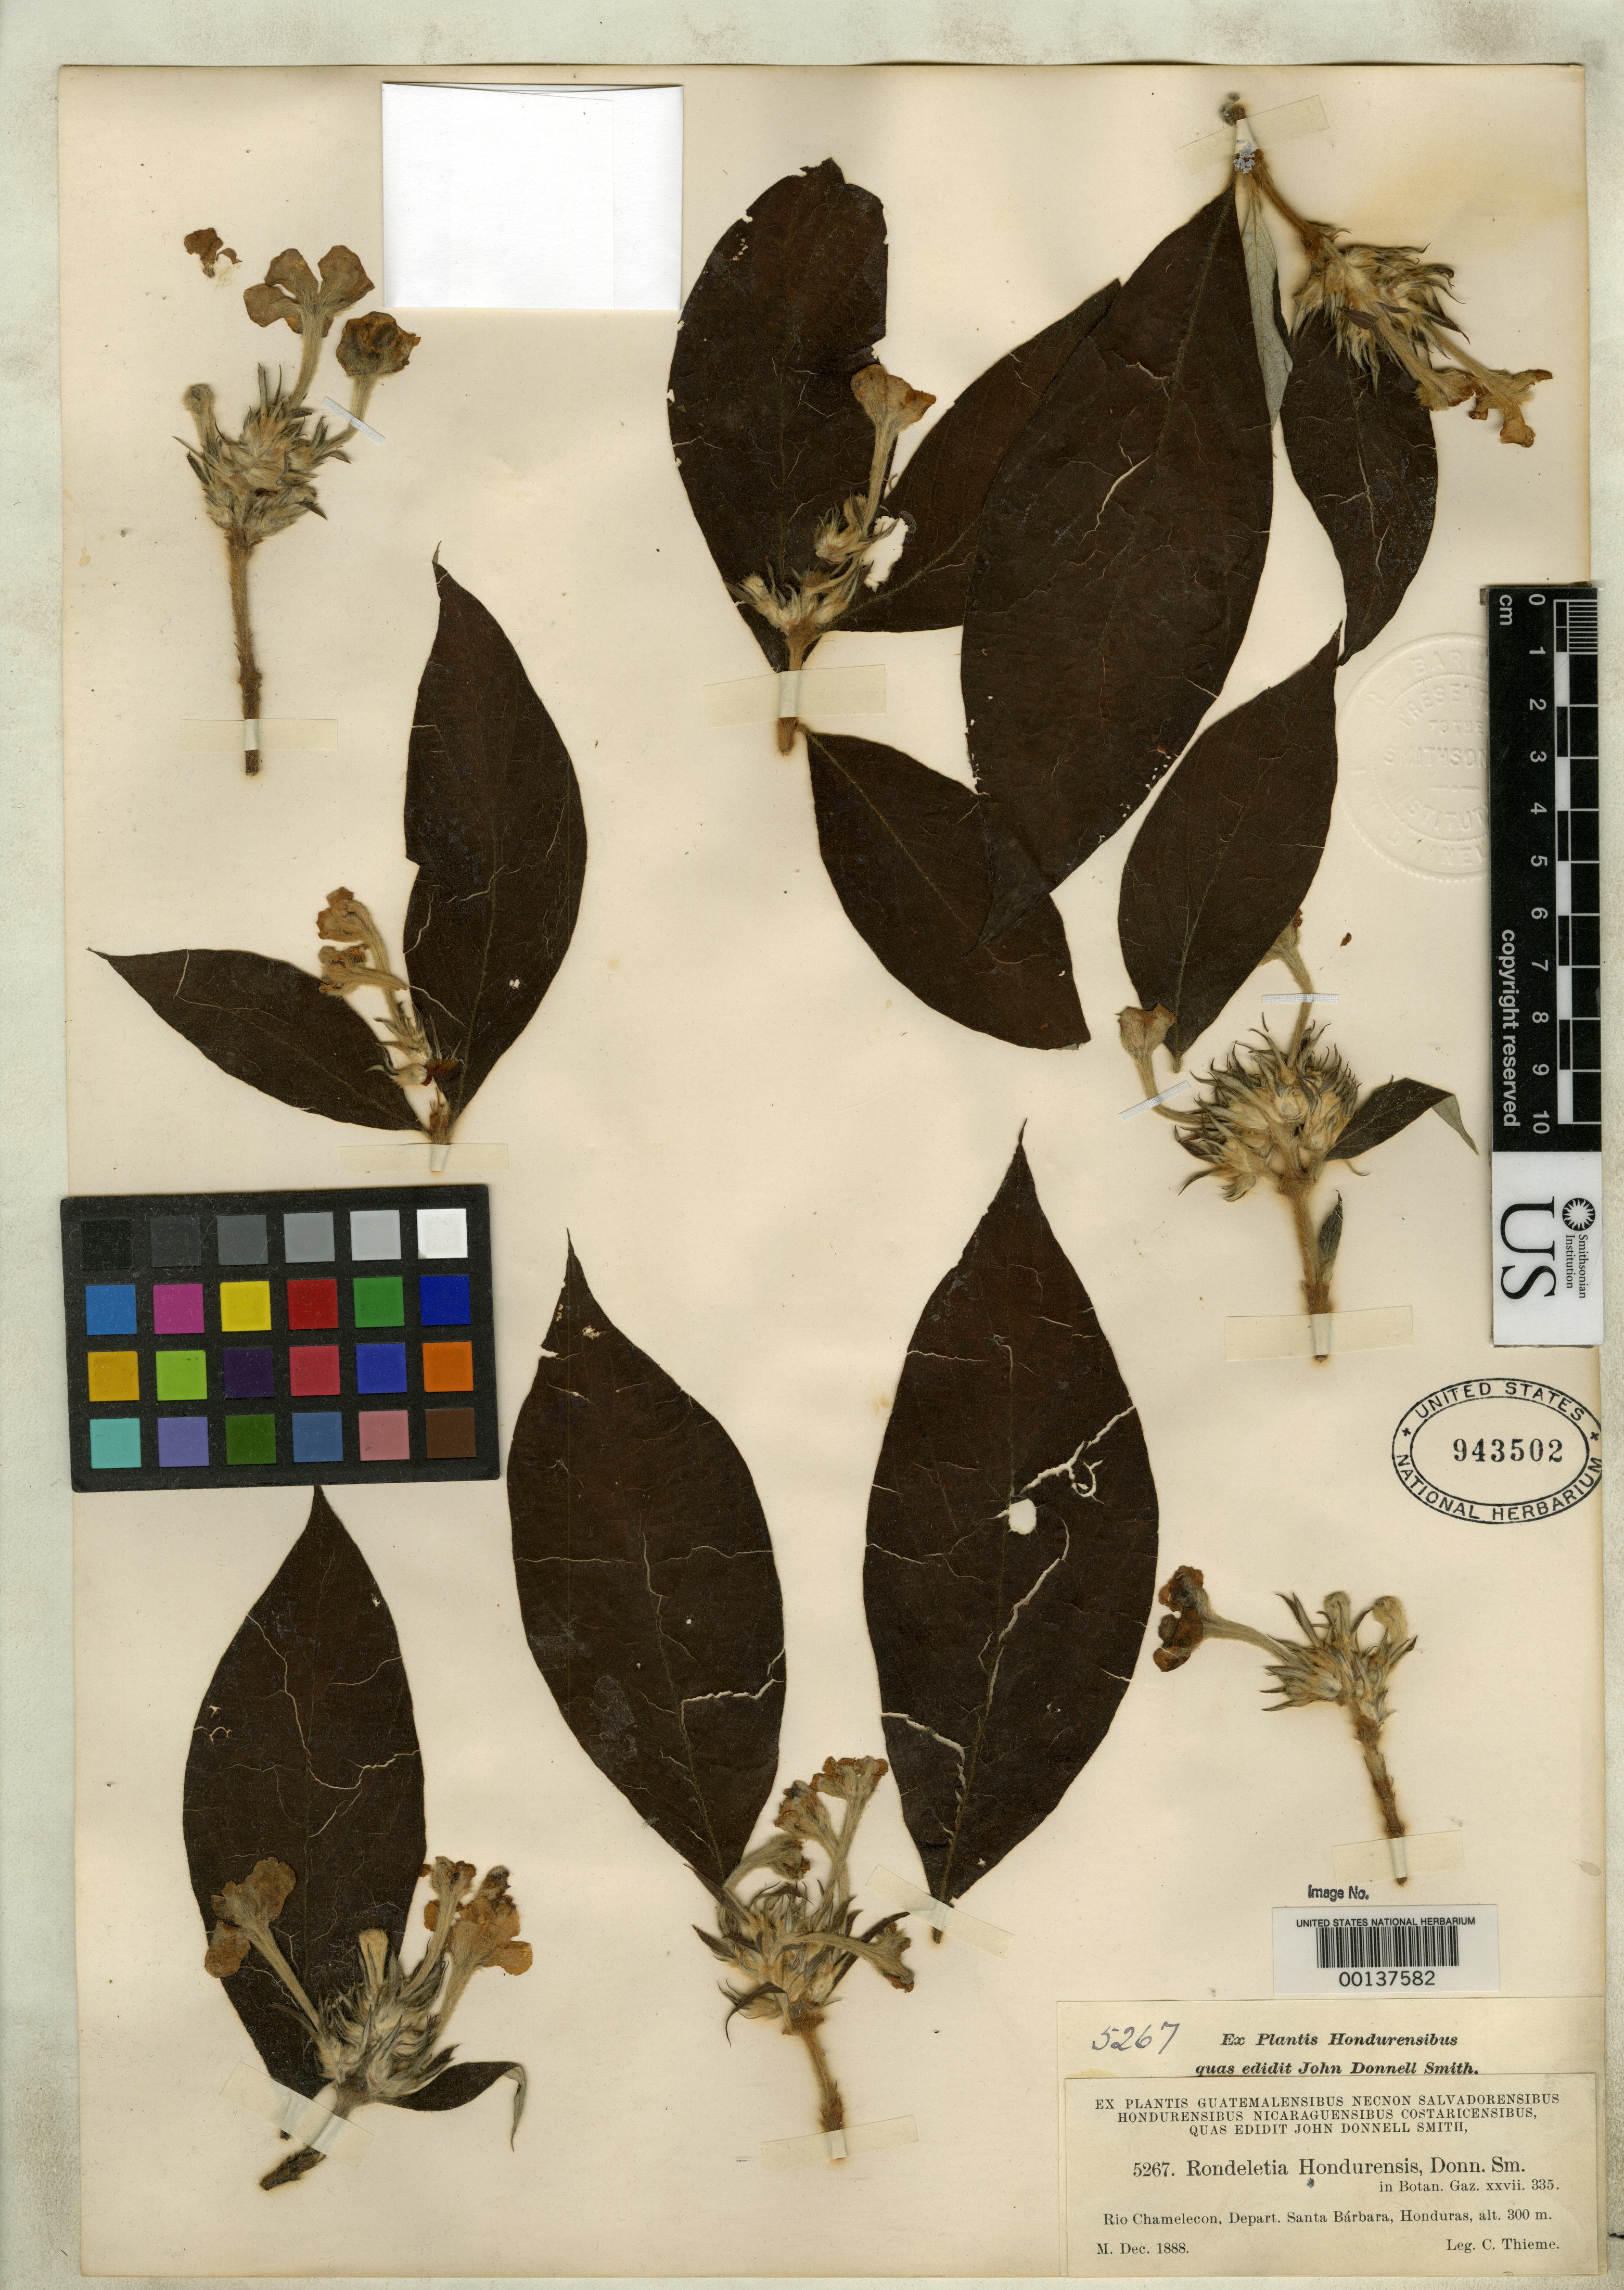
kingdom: Plantae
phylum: Tracheophyta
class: Magnoliopsida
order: Gentianales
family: Rubiaceae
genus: Rondeletia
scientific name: Rondeletia hondurensis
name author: Donn. Sm.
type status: Type Collection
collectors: C. Thieme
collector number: J.D.S. 5267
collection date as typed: Dec 1888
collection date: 1888-12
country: Honduras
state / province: Santa Bárbara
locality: Rio Chamelecon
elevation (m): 300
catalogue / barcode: US 943502